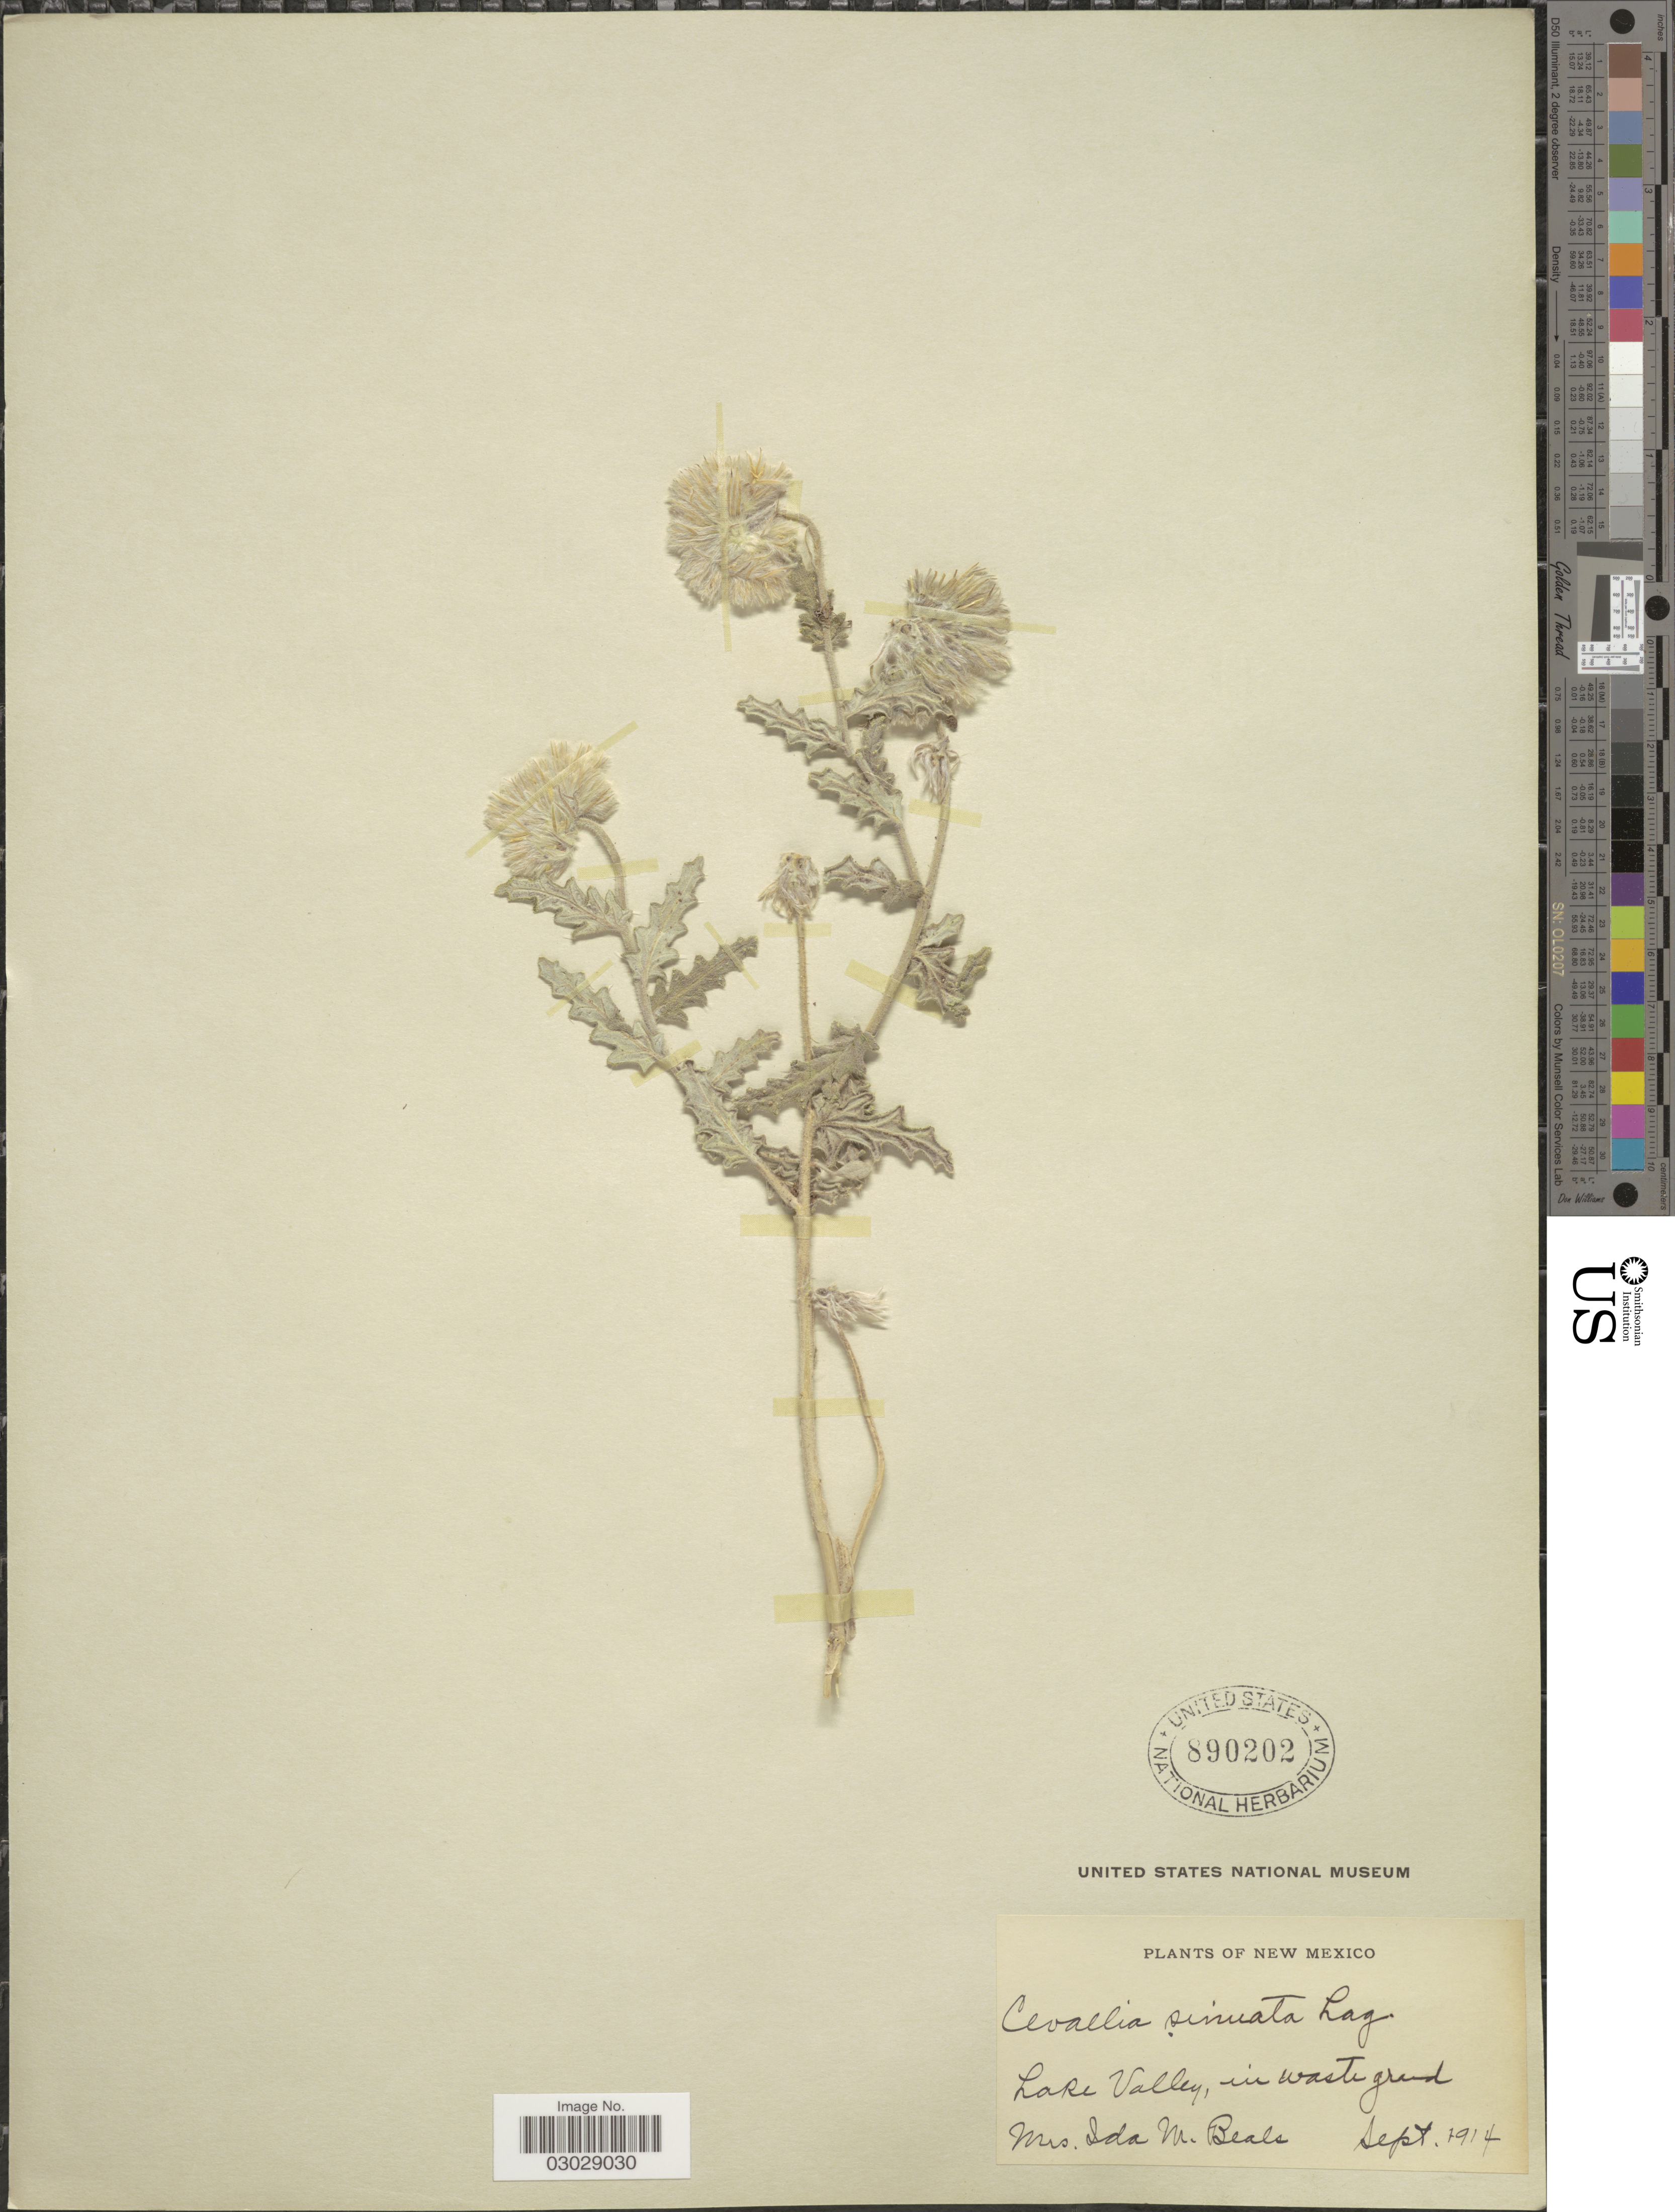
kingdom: Plantae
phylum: Tracheophyta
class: Magnoliopsida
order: Cornales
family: Loasaceae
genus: Cevallia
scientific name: Cevallia sinuata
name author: Lag.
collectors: I. M. Beals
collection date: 1914-09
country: United States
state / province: New Mexico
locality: Lake Valley.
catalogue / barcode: US 890202